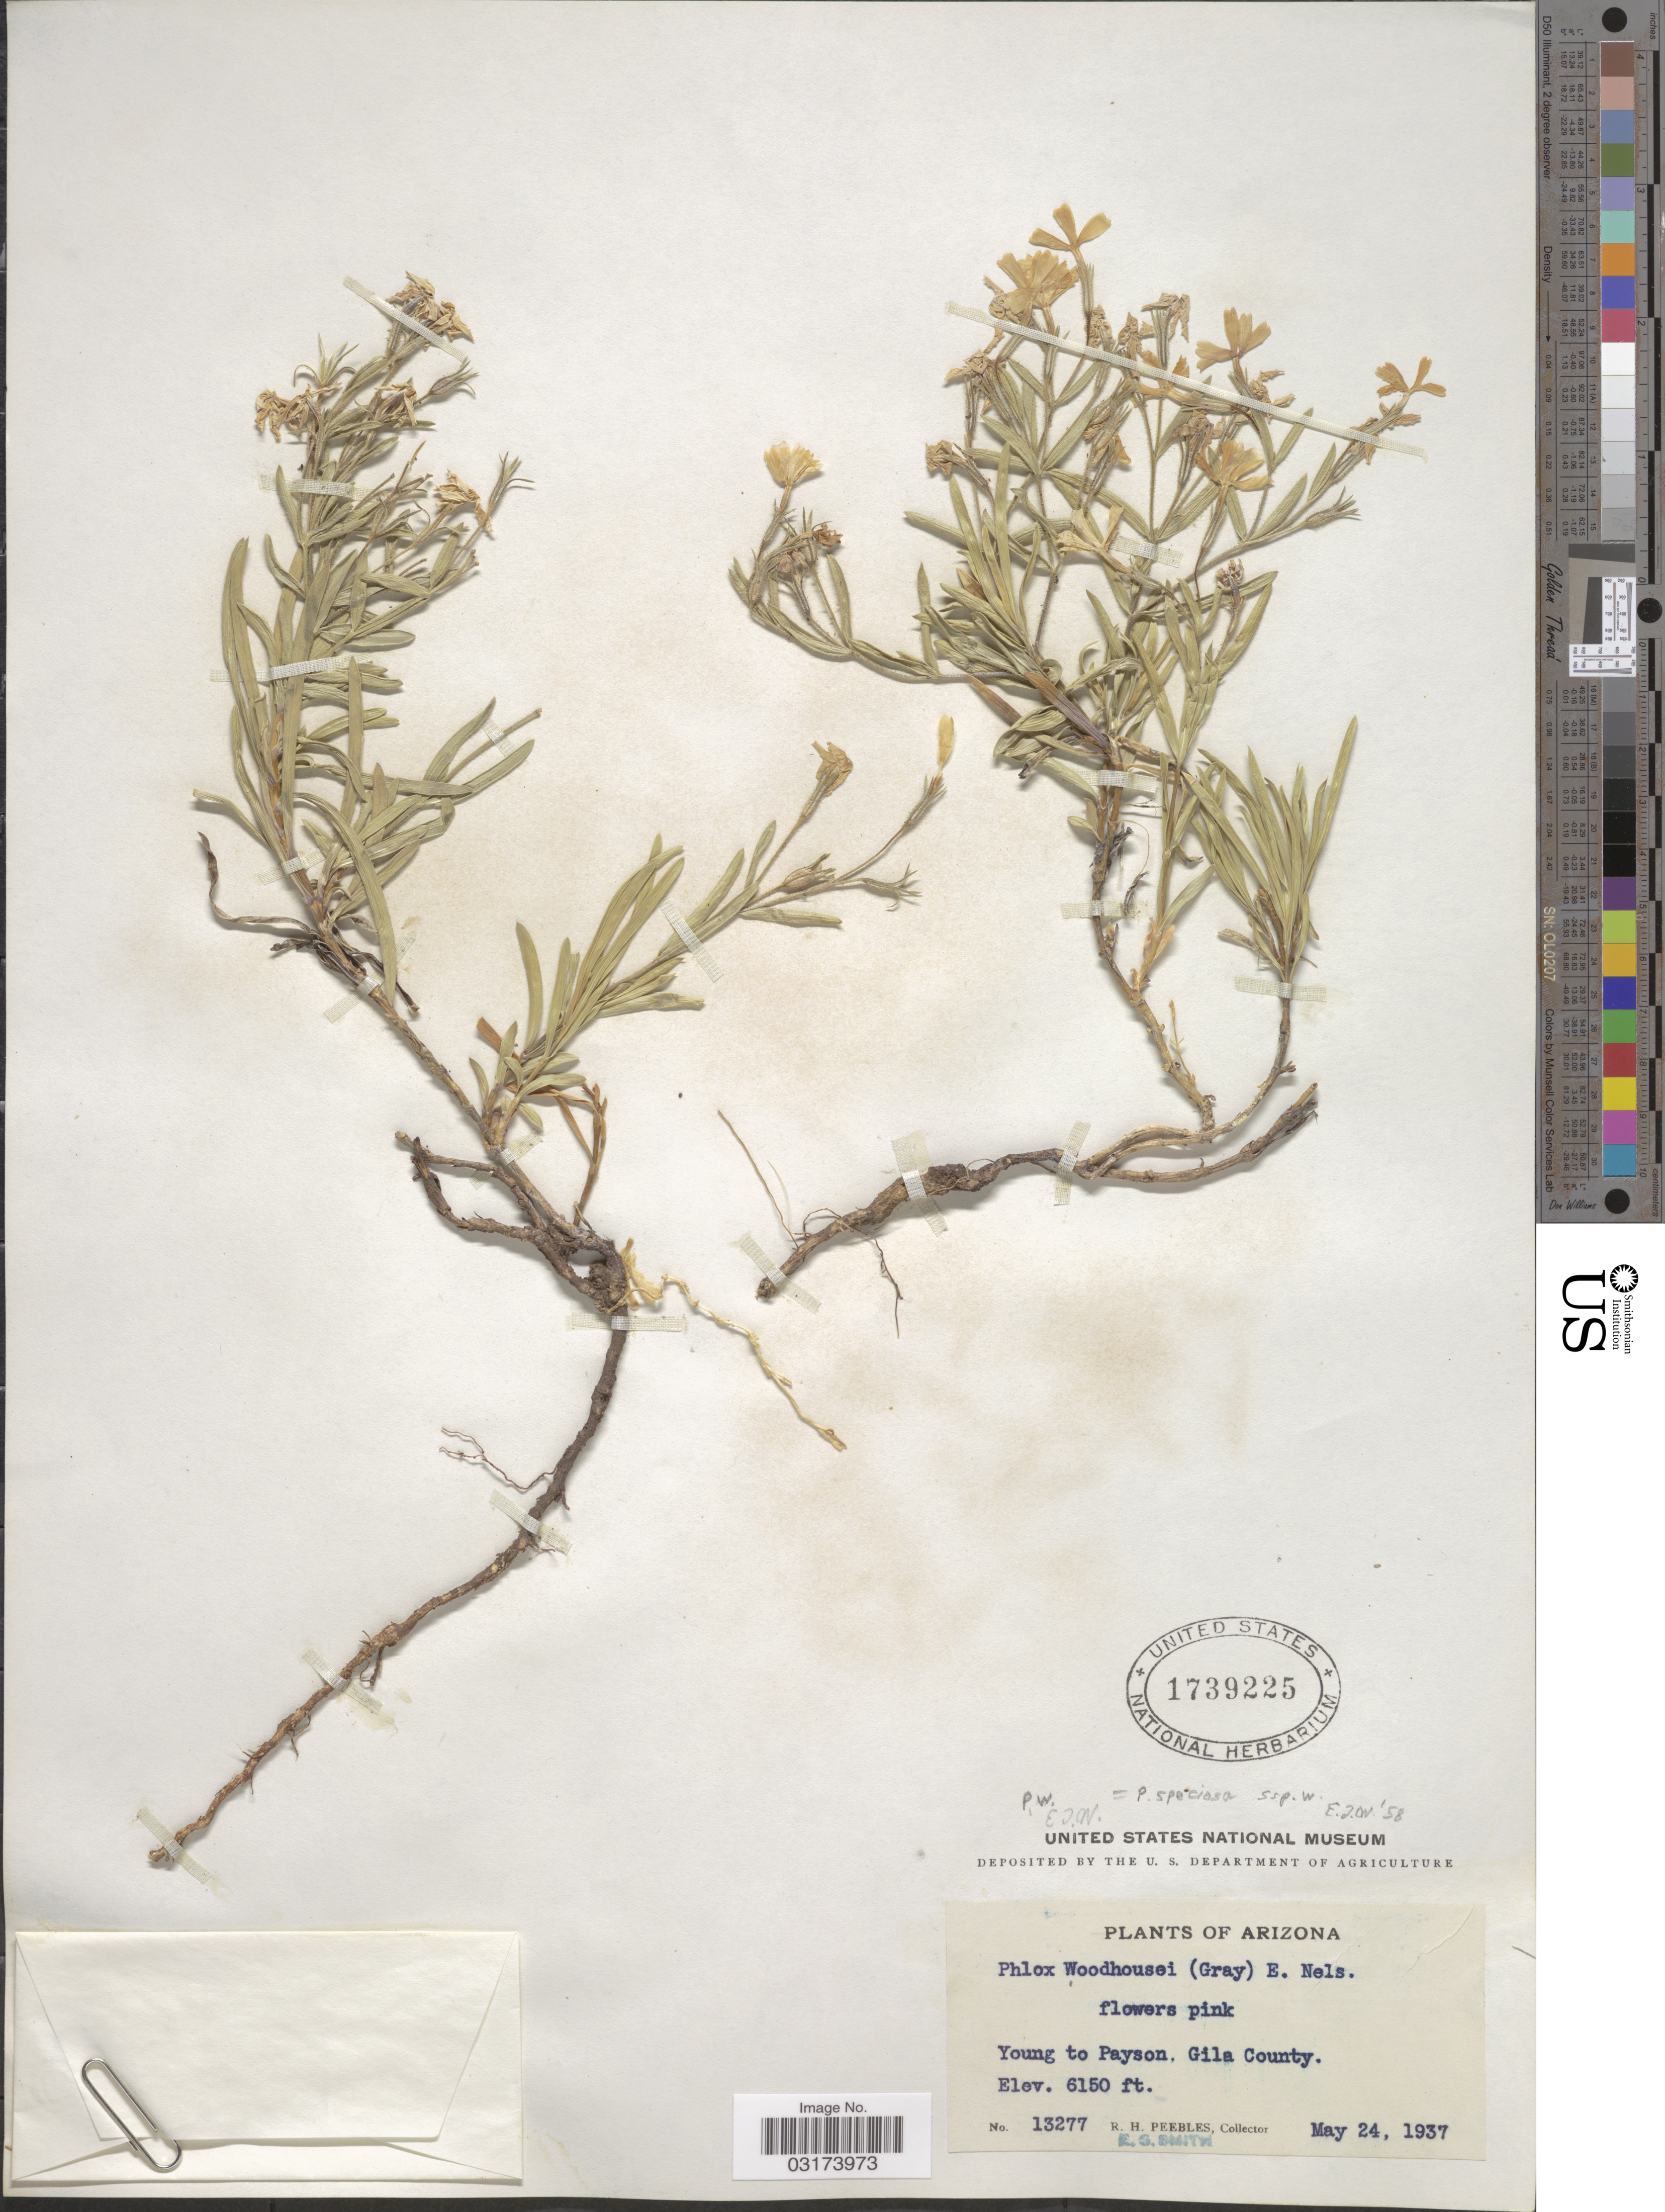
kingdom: Plantae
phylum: Tracheophyta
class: Magnoliopsida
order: Ericales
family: Polemoniaceae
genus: Phlox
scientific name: Phlox woodhousei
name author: (A. Gray) E.E. Nelson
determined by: Mayfield, M. H.; Ferguson, C. J.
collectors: R. H. Peebles & E. G. Smith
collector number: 13277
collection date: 1937-05-24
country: United States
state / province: Arizona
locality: Young to Payson. Gila County.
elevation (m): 1875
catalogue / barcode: US 1739225